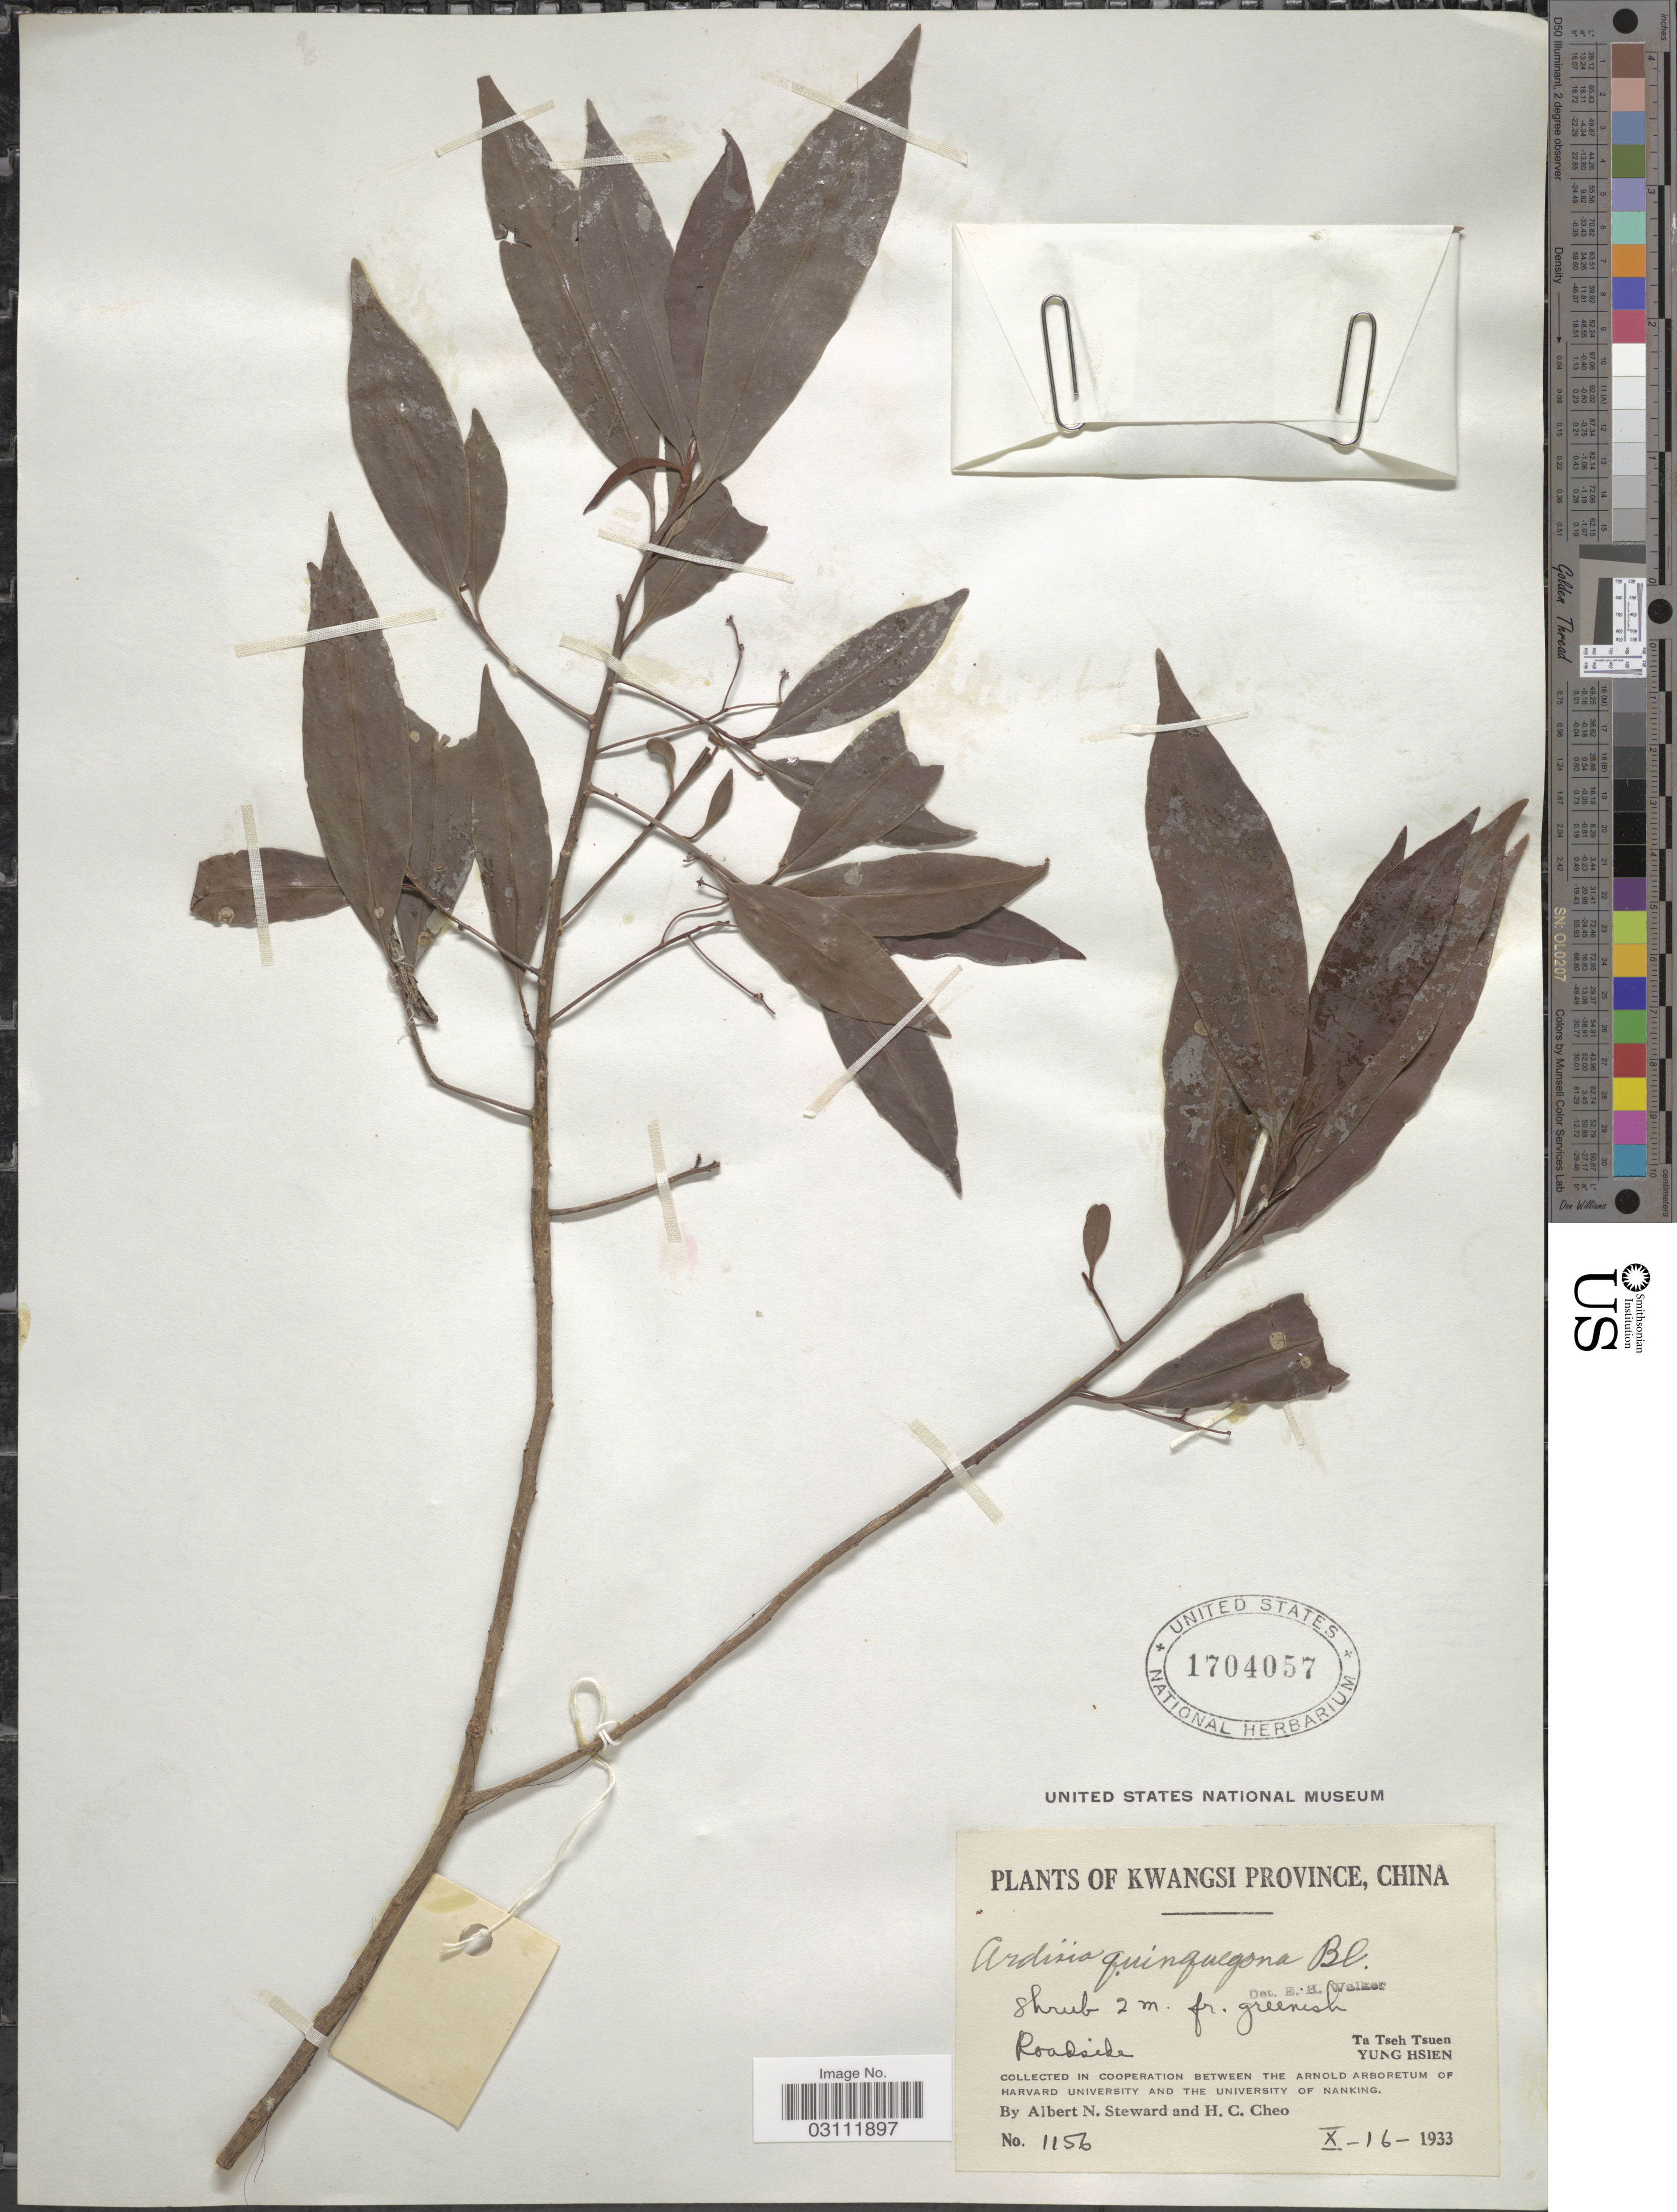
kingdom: Plantae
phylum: Tracheophyta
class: Magnoliopsida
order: Ericales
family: Primulaceae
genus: Ardisia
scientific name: Ardisia quinquegona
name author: Blume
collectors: A. N. Steward & H. Cheo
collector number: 1156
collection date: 1933-10-16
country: China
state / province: Guangxi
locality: Ta Tseh Tsuen Yung Hsien. Kwangsi Province.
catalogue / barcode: US 1704057